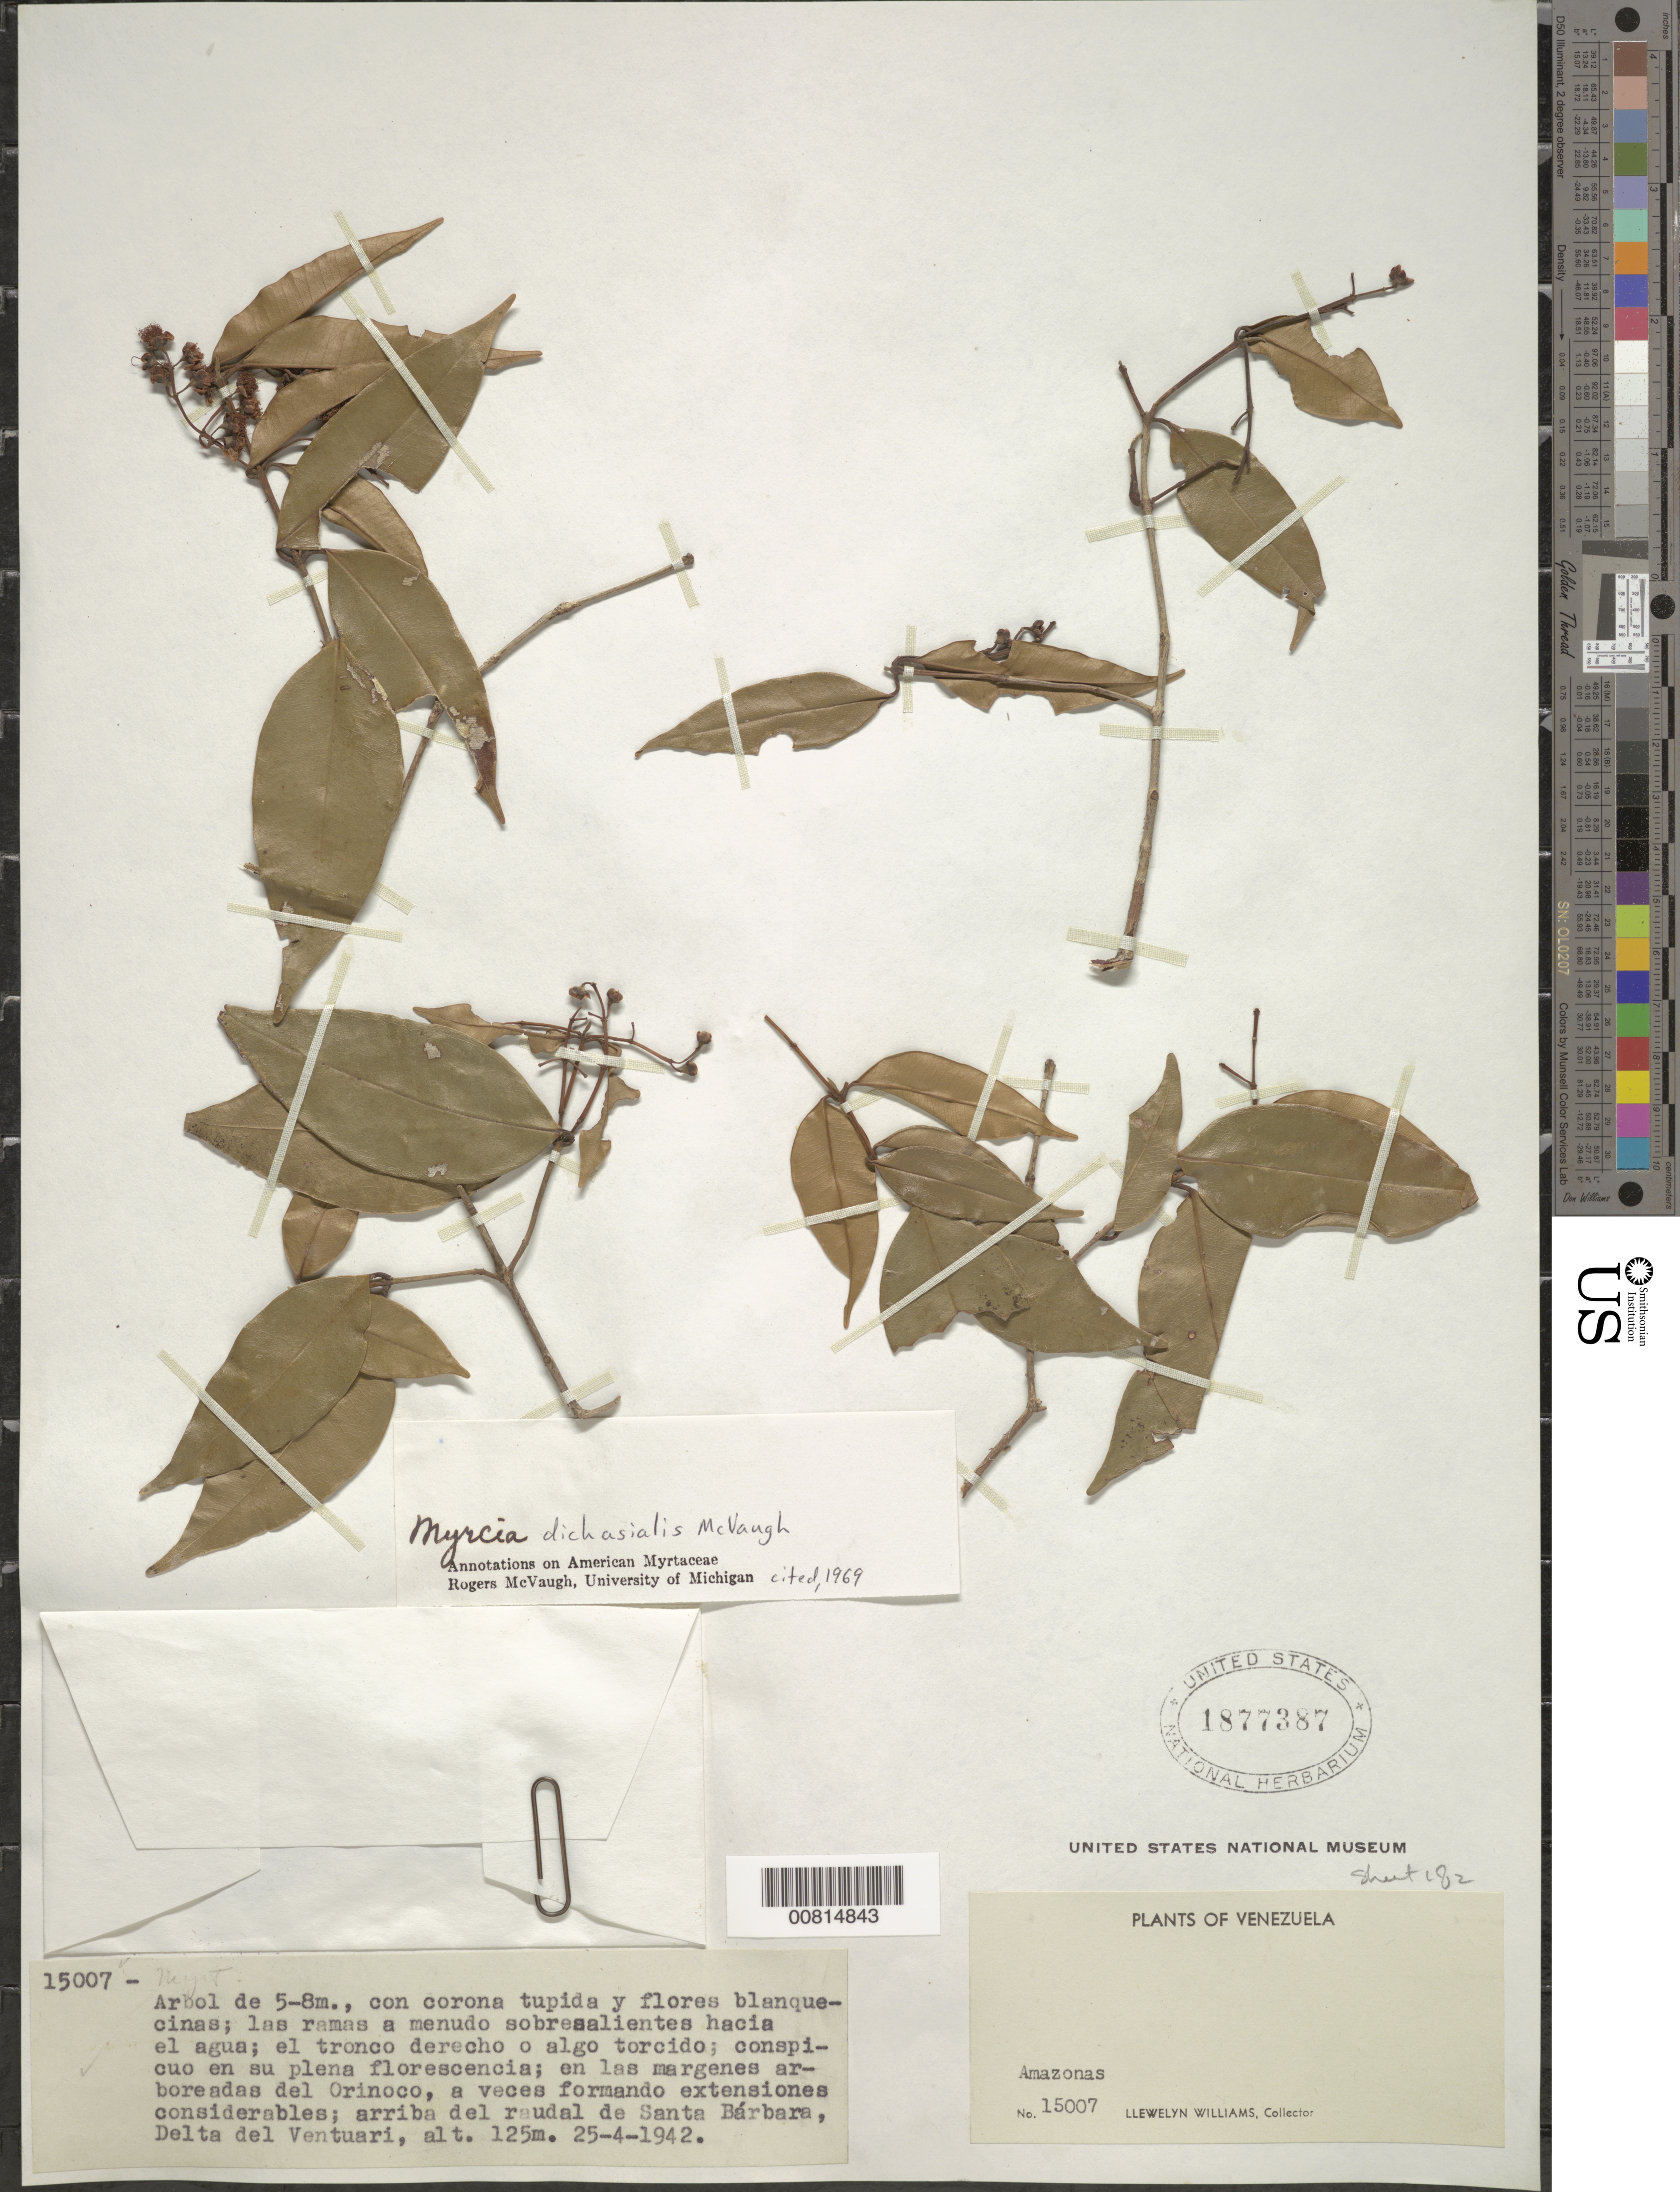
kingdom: Plantae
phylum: Tracheophyta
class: Magnoliopsida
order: Myrtales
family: Myrtaceae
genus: Myrcia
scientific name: Myrcia dichasialis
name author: McVaugh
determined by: McVaugh, R.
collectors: Ll. Williams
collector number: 15007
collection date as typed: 25-Apr-42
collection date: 1942-04-25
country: Venezuela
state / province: Amazonas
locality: Santa Bárbara, Delta del Ventuari, Río Orinoco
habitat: Margenes arboreadas del rio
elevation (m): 125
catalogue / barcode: US 1877387